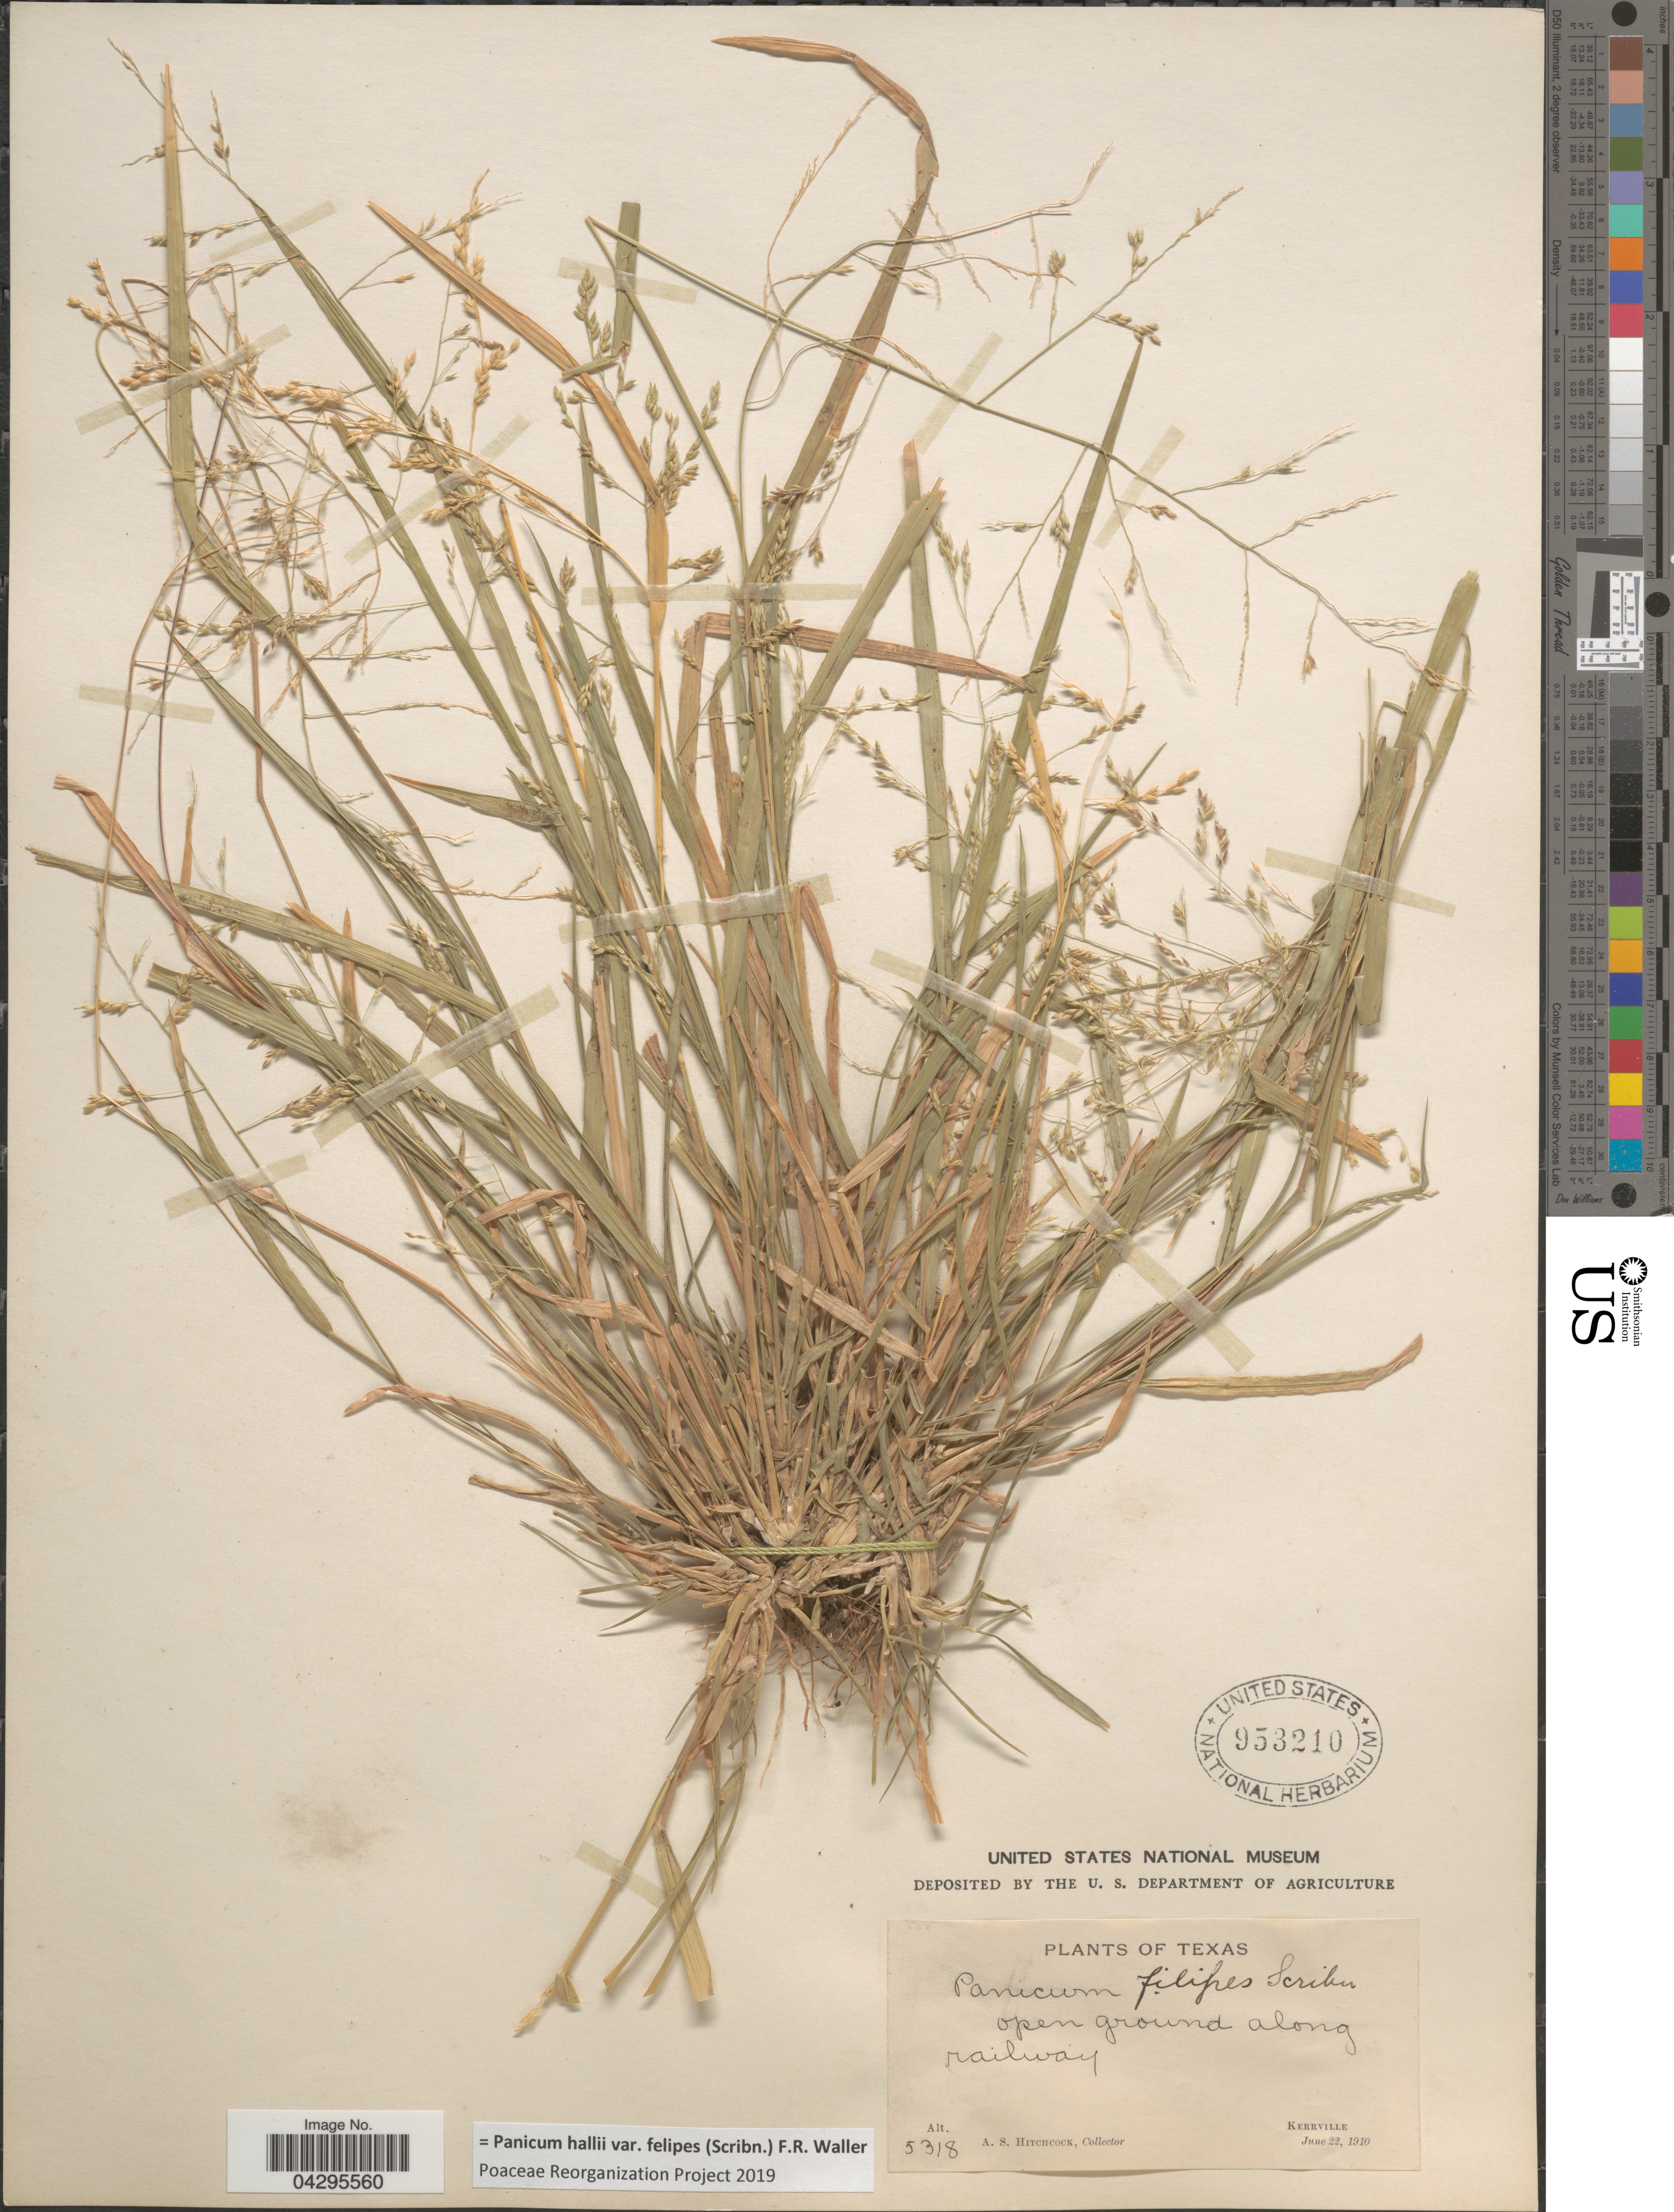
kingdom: Plantae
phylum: Tracheophyta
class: Liliopsida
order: Poales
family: Poaceae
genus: Panicum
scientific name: Panicum hallii var. felipes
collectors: A. S. Hitchcock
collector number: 5318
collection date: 1910-06-22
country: United States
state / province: Texas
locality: Open ground along railway. Kerrville.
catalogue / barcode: US 953210